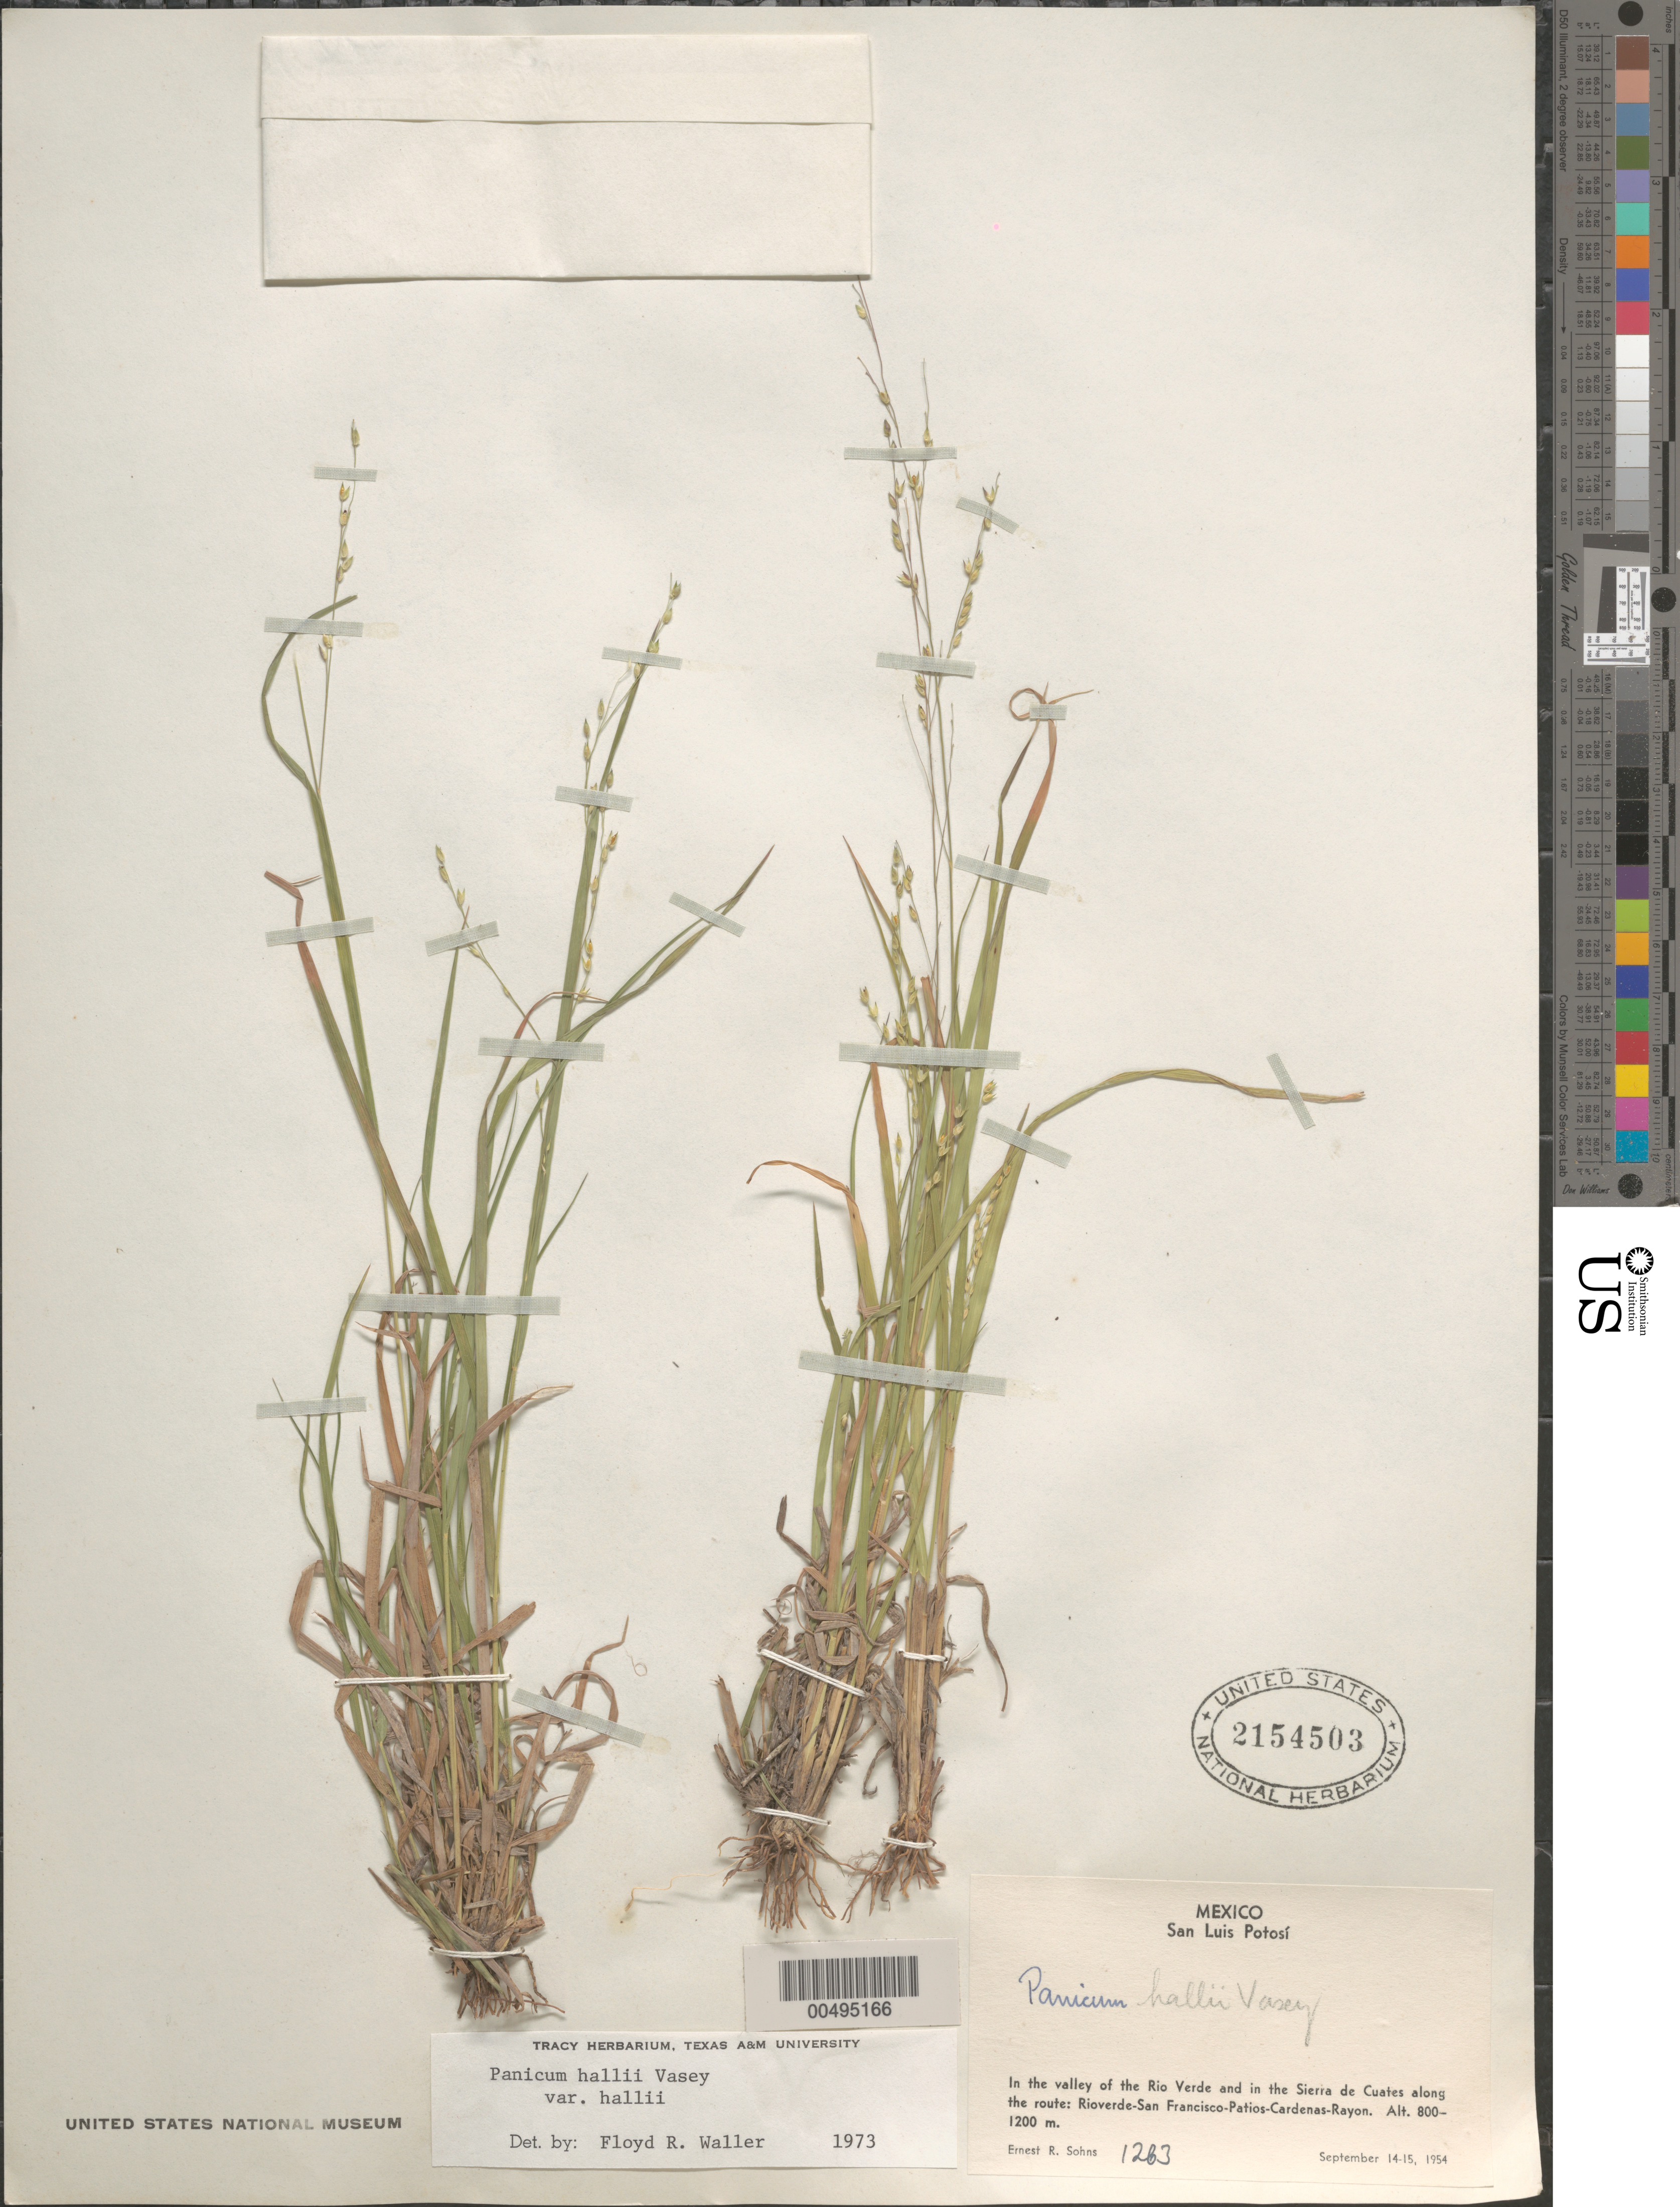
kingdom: Plantae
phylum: Tracheophyta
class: Liliopsida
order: Poales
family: Poaceae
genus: Panicum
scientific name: Panicum hallii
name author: Vasey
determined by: Waller, F. R.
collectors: E. R. Sohns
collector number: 1263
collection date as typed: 14 Sep 1954 to 15 Sep 1954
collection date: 1954-09-14/1954-09-15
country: Mexico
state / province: San Luis Potosi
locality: In the valley of the Rio Verde & in the Sierra de Cuates along the route: Rioverde-San Francisco-Patios-Cardenas-Rayon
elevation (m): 800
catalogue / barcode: US 2154503